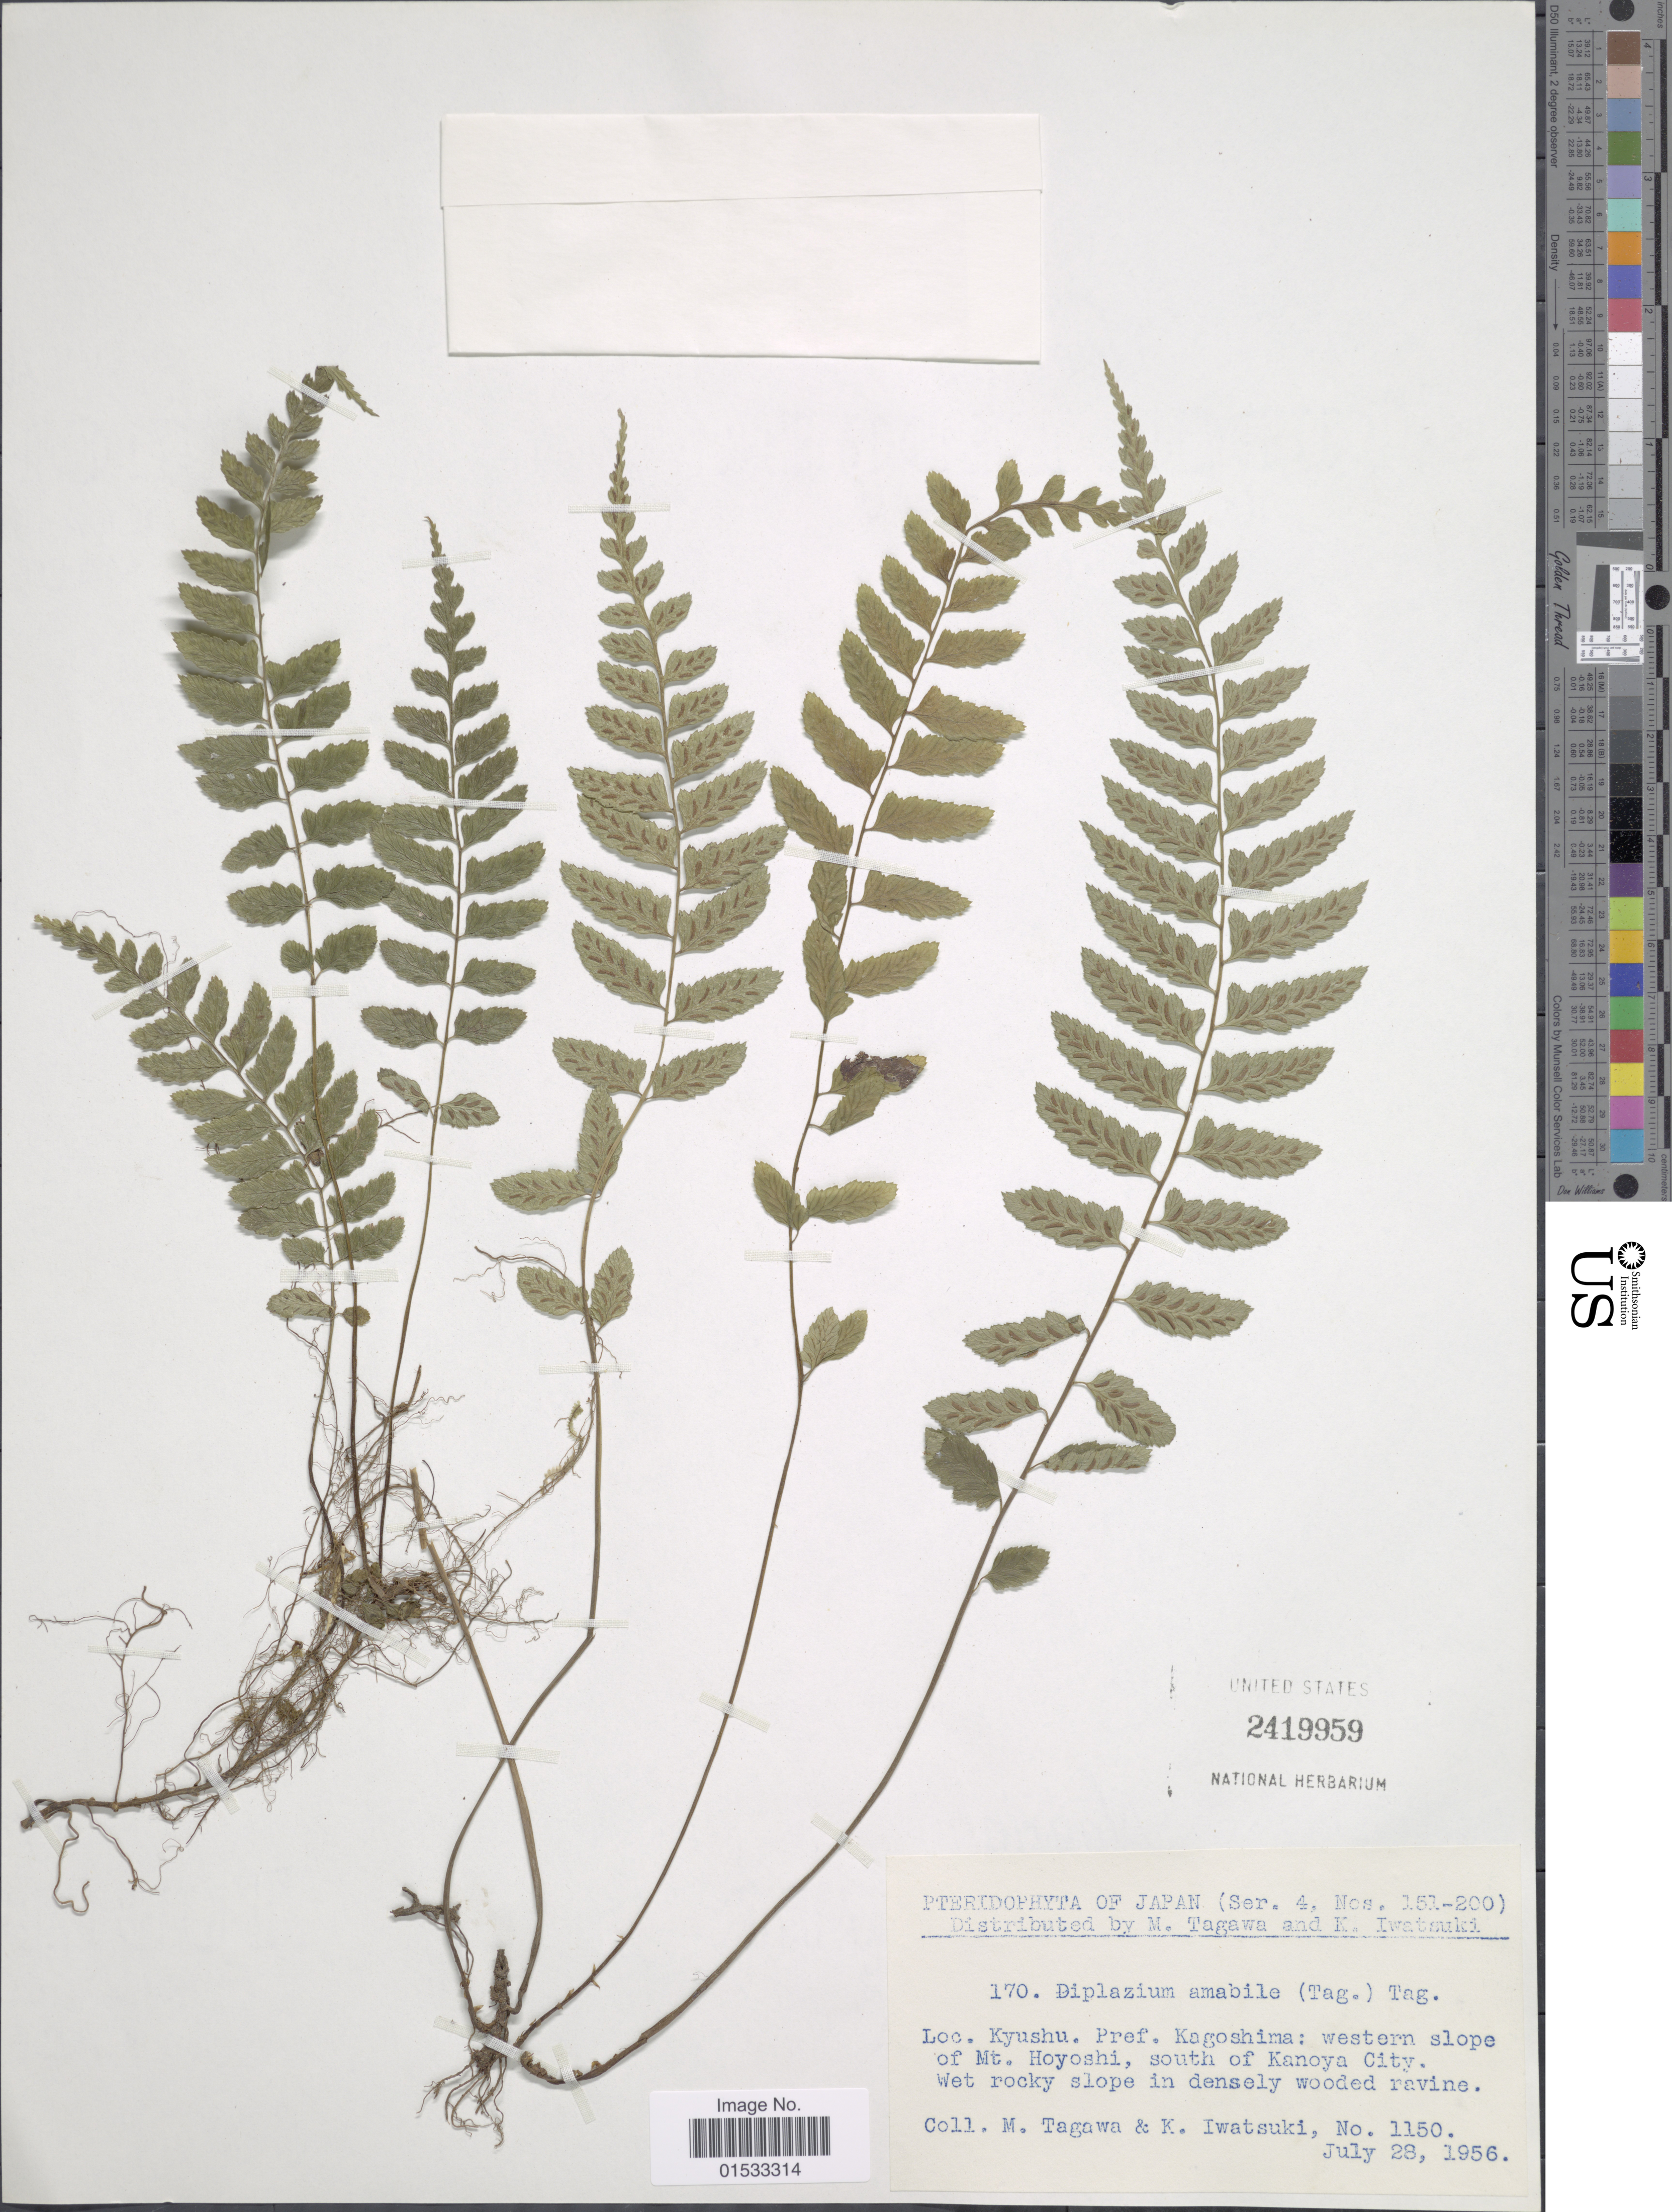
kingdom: Plantae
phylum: Tracheophyta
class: Polypodiopsida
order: Polypodiales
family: Athyriaceae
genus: Diplazium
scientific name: Diplazium amabile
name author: (Tagawa) Tagawa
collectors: M. Tagawa & K. Iwatsuki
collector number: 1150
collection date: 1956-07-28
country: Japan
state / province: Kagosima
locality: Kyushu, Kagoshima: western slope of Mt. Hoyoshi, south of Kanyon City.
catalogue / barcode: US 2419959